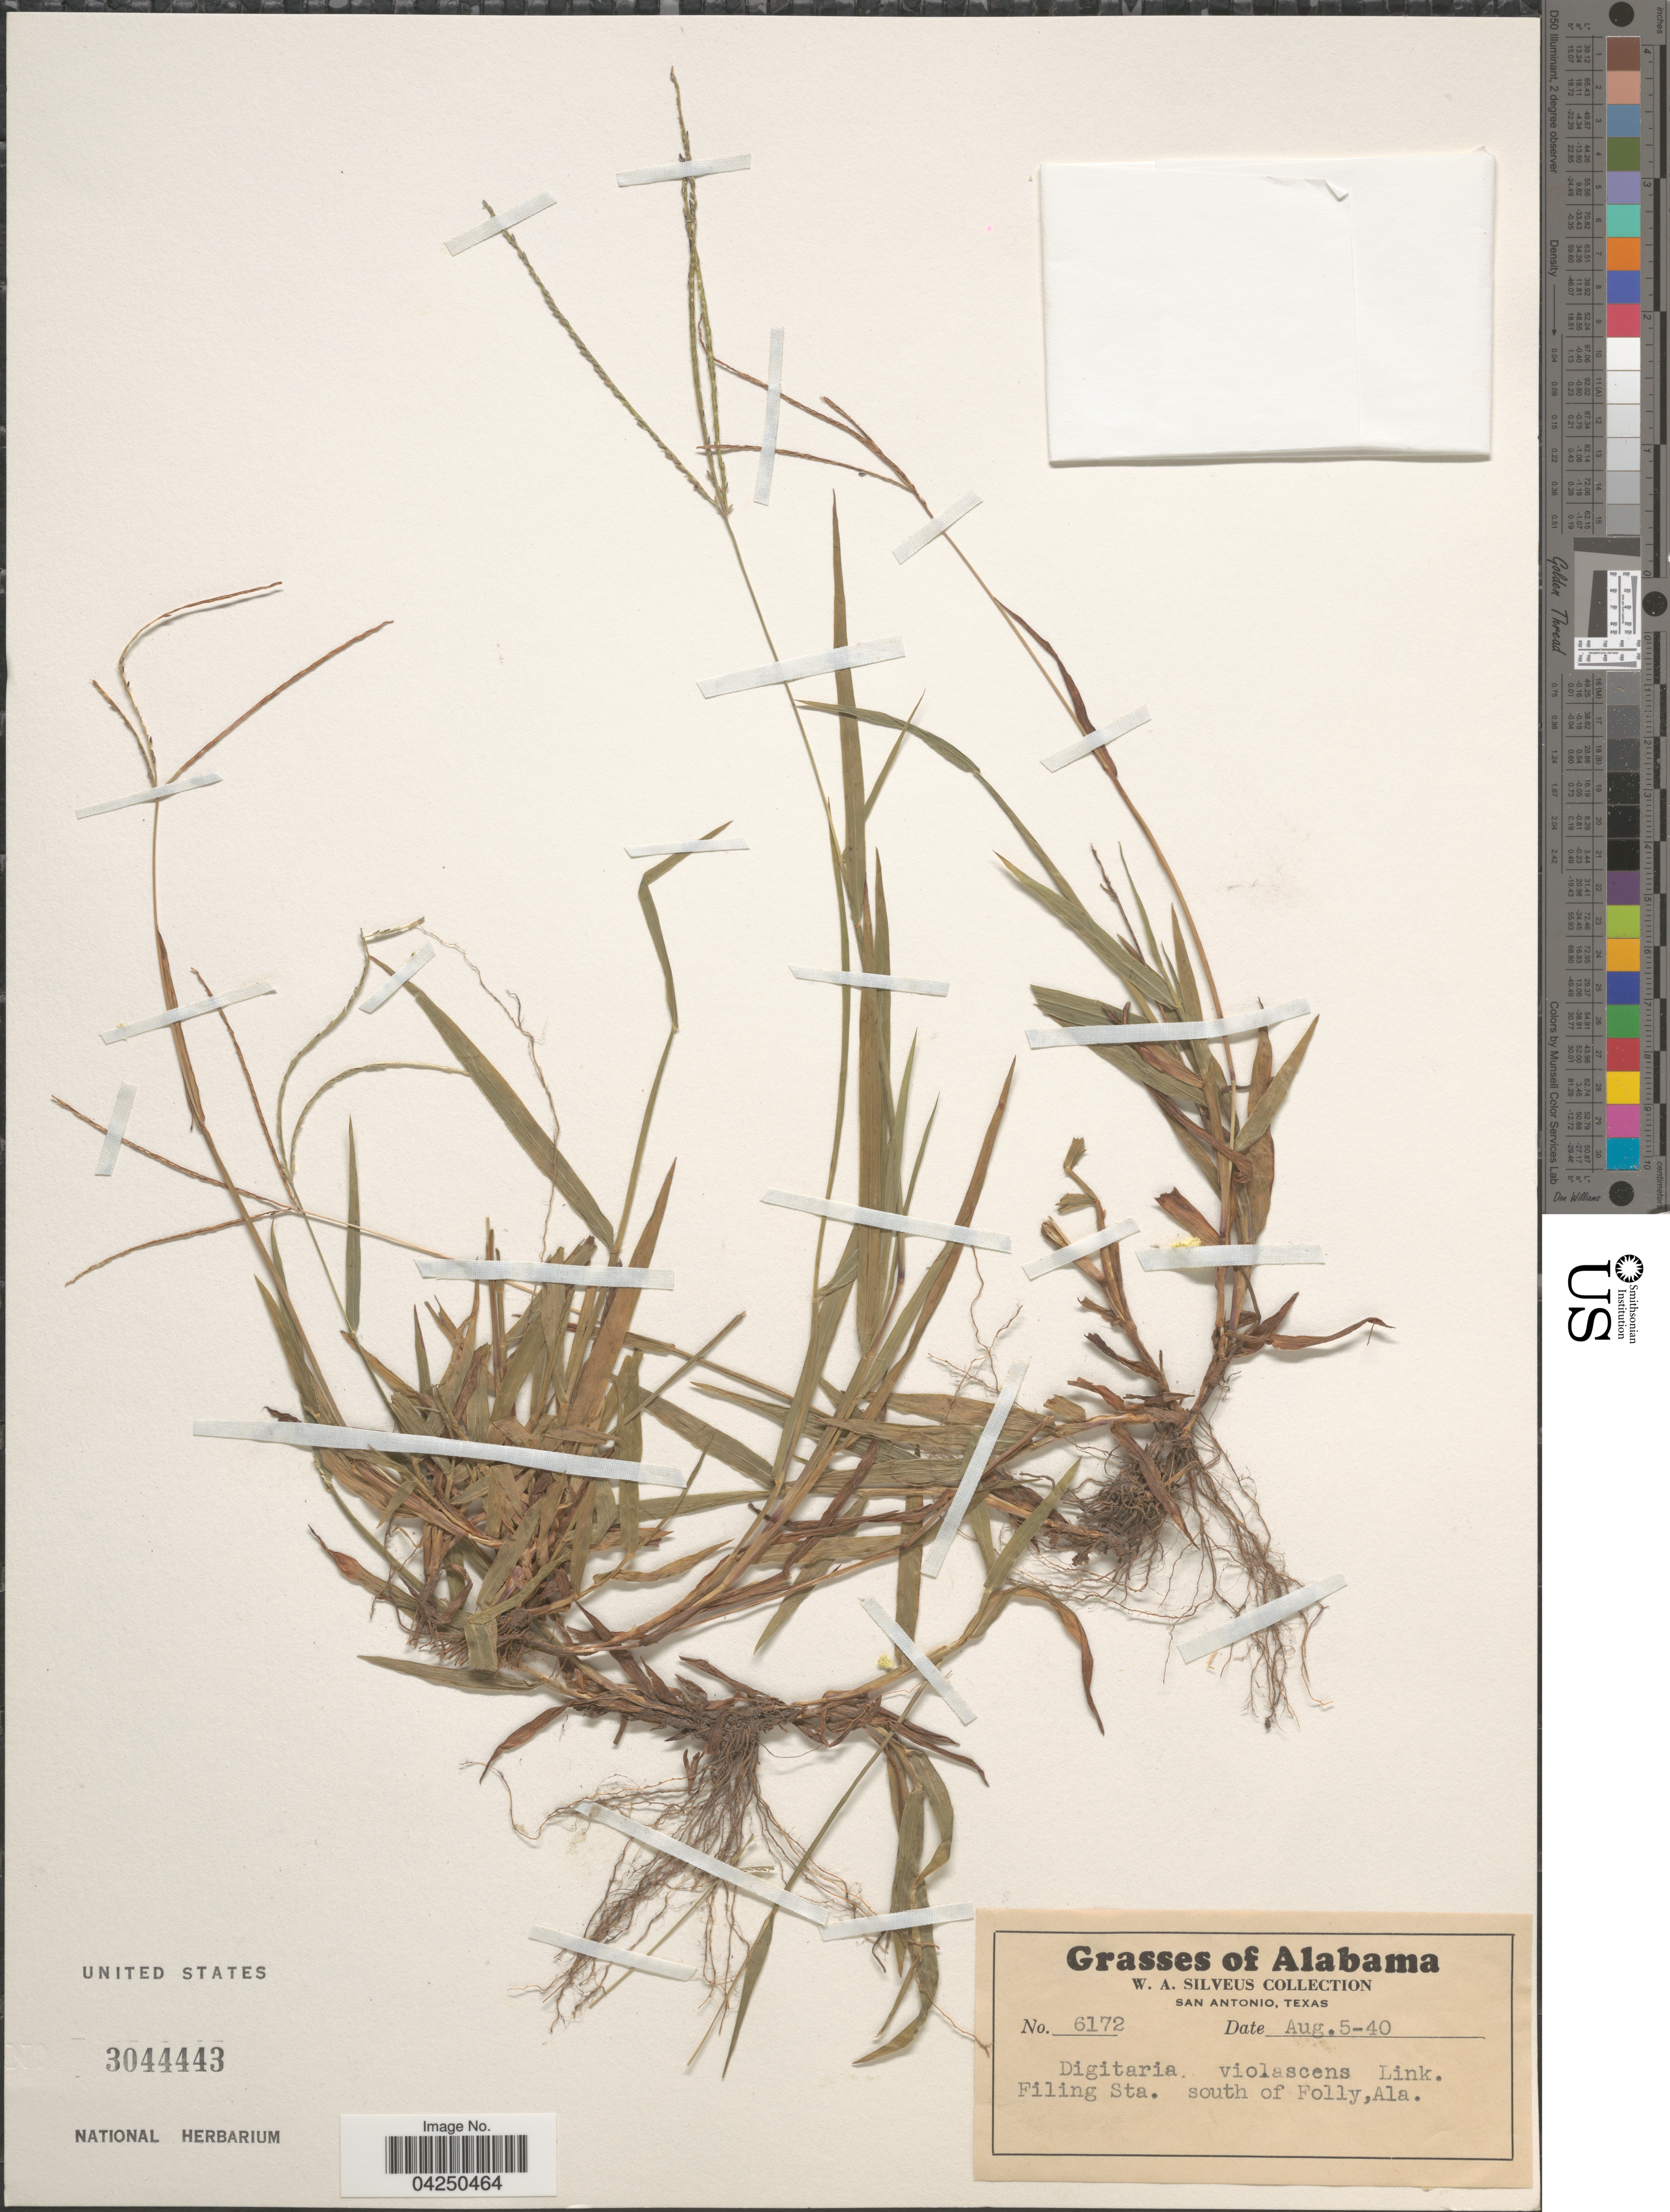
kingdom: Plantae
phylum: Tracheophyta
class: Liliopsida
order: Poales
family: Poaceae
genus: Digitaria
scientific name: Digitaria violascens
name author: Link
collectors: W. Silveus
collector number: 6172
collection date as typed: Transcribed d/m/y: 5/8/40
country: United States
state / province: Alabama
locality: Filing Sta. south of Folly.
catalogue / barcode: US 3044443